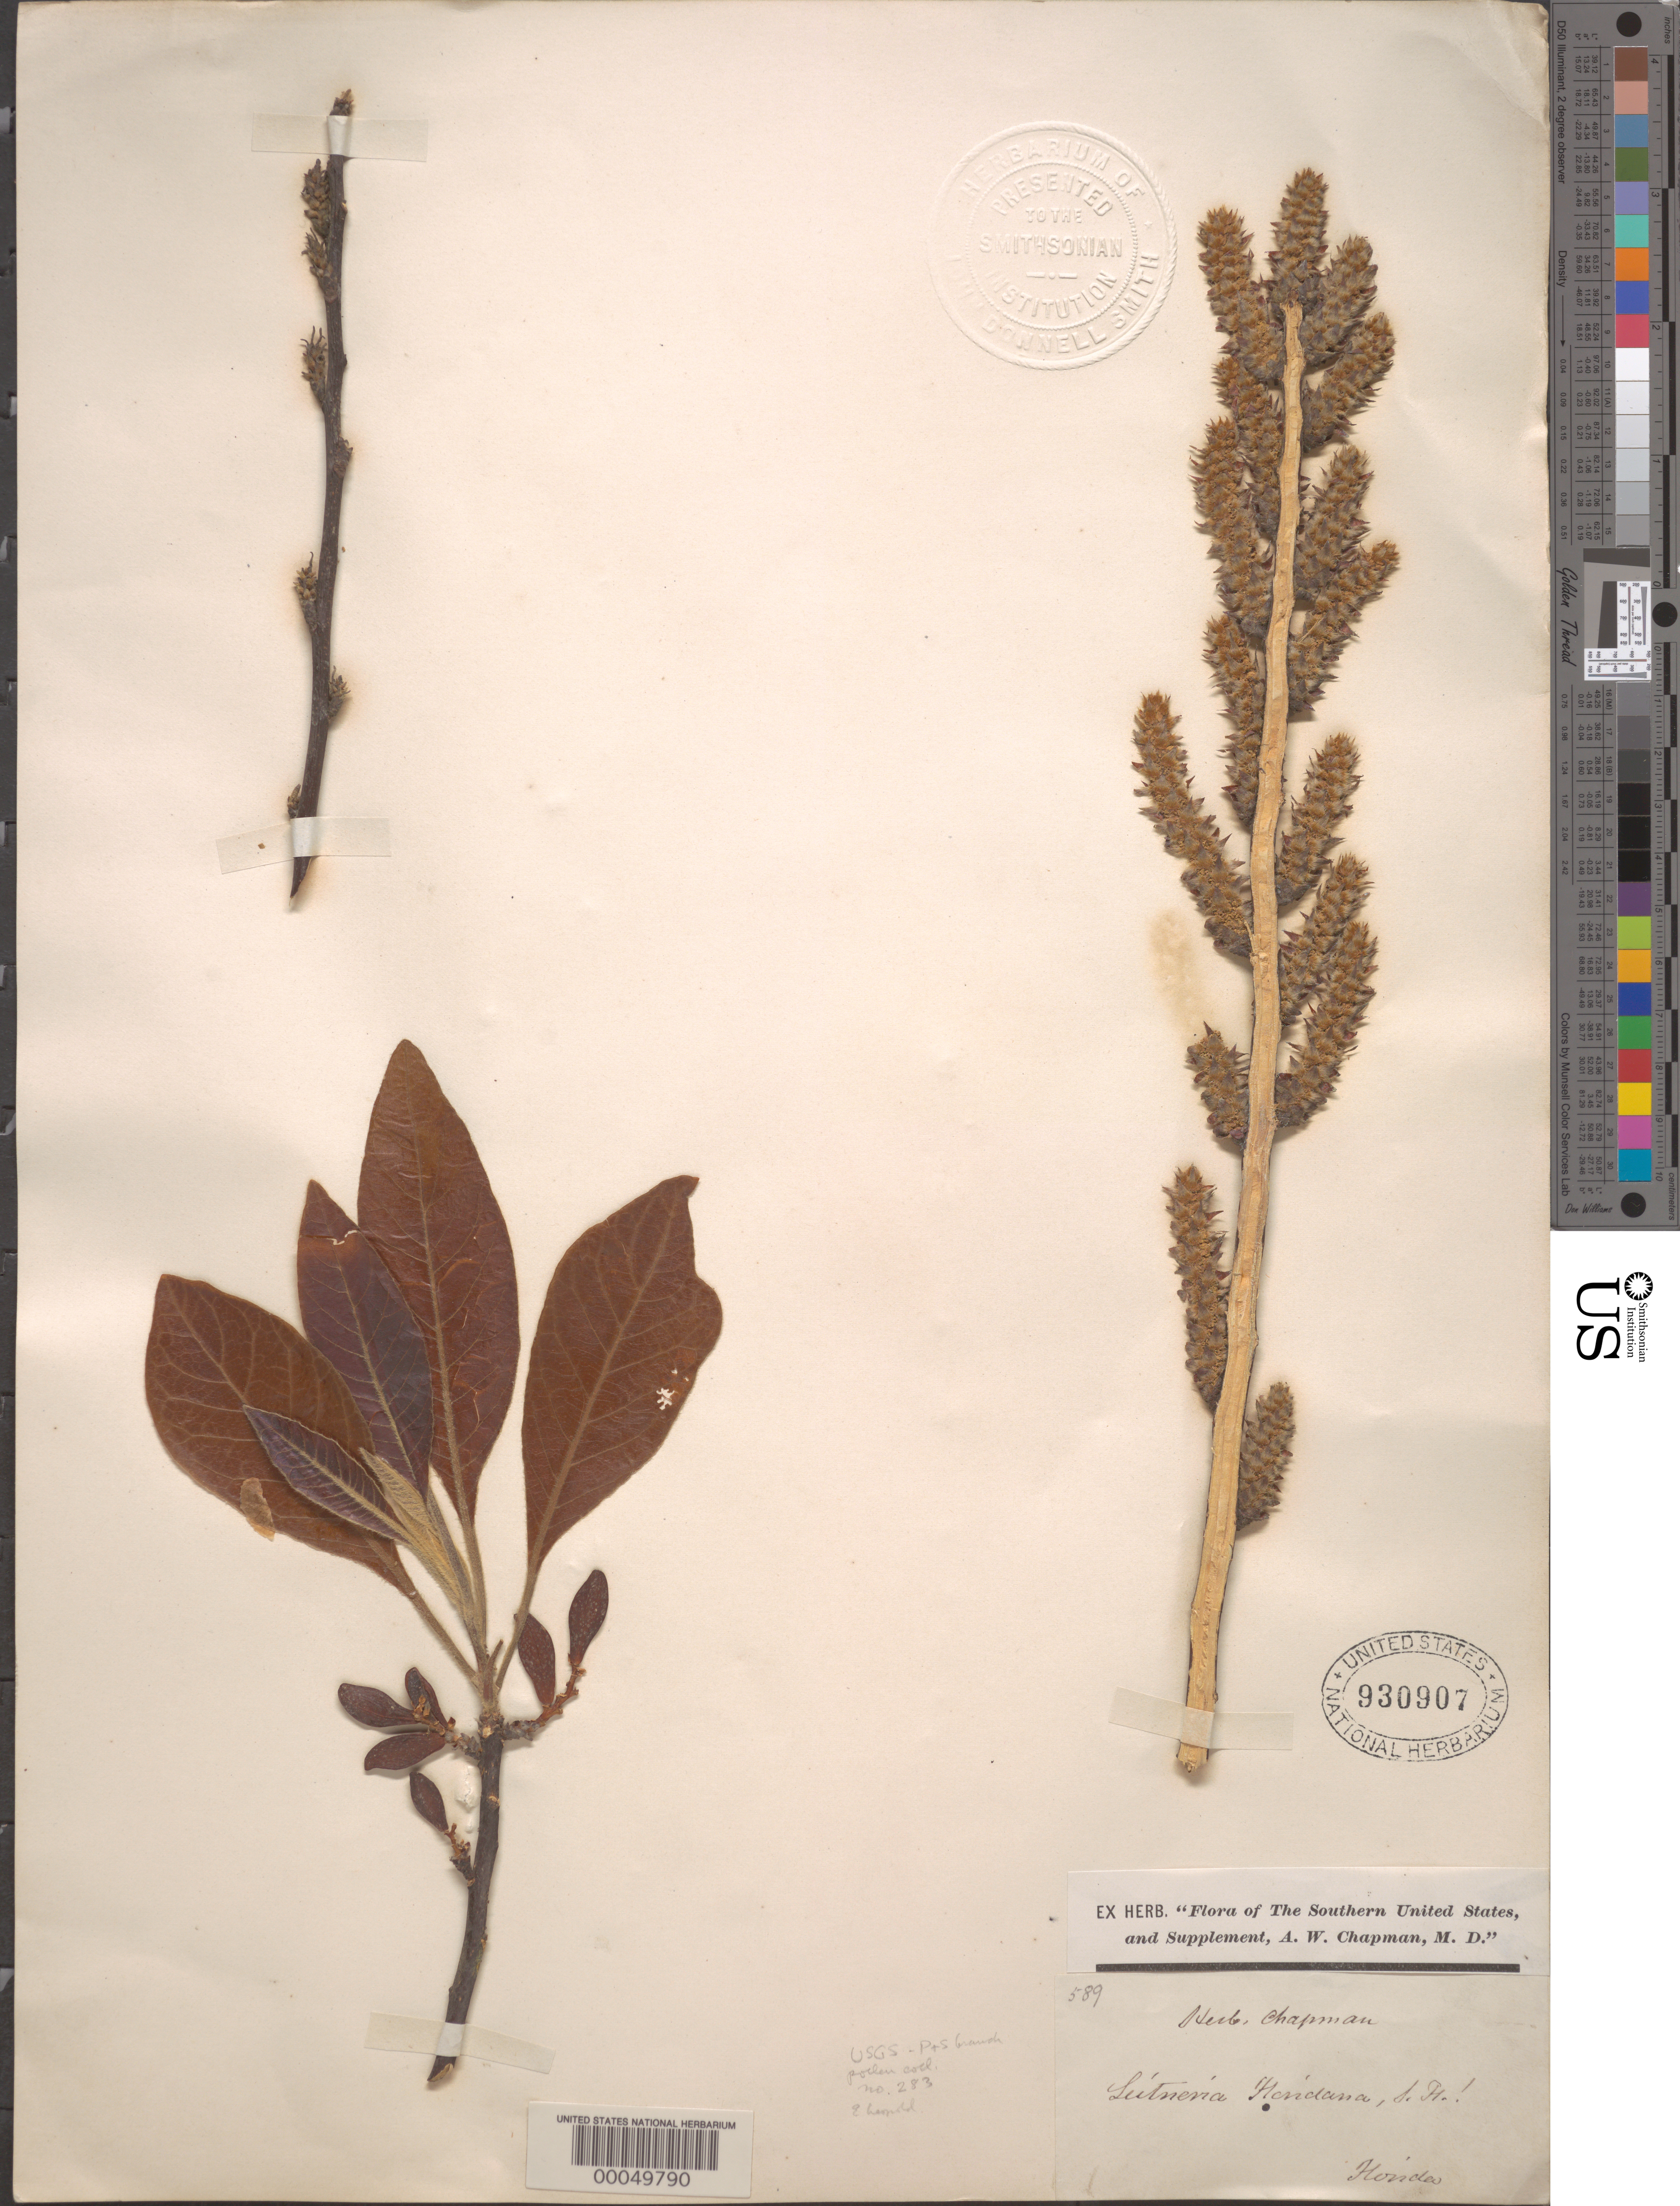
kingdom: Plantae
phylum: Tracheophyta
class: Magnoliopsida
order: Sapindales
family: Simaroubaceae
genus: Leitneria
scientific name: Leitneria floridana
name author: Chapm.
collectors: A. W. Chapman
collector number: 589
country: United States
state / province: Florida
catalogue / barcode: US 930907